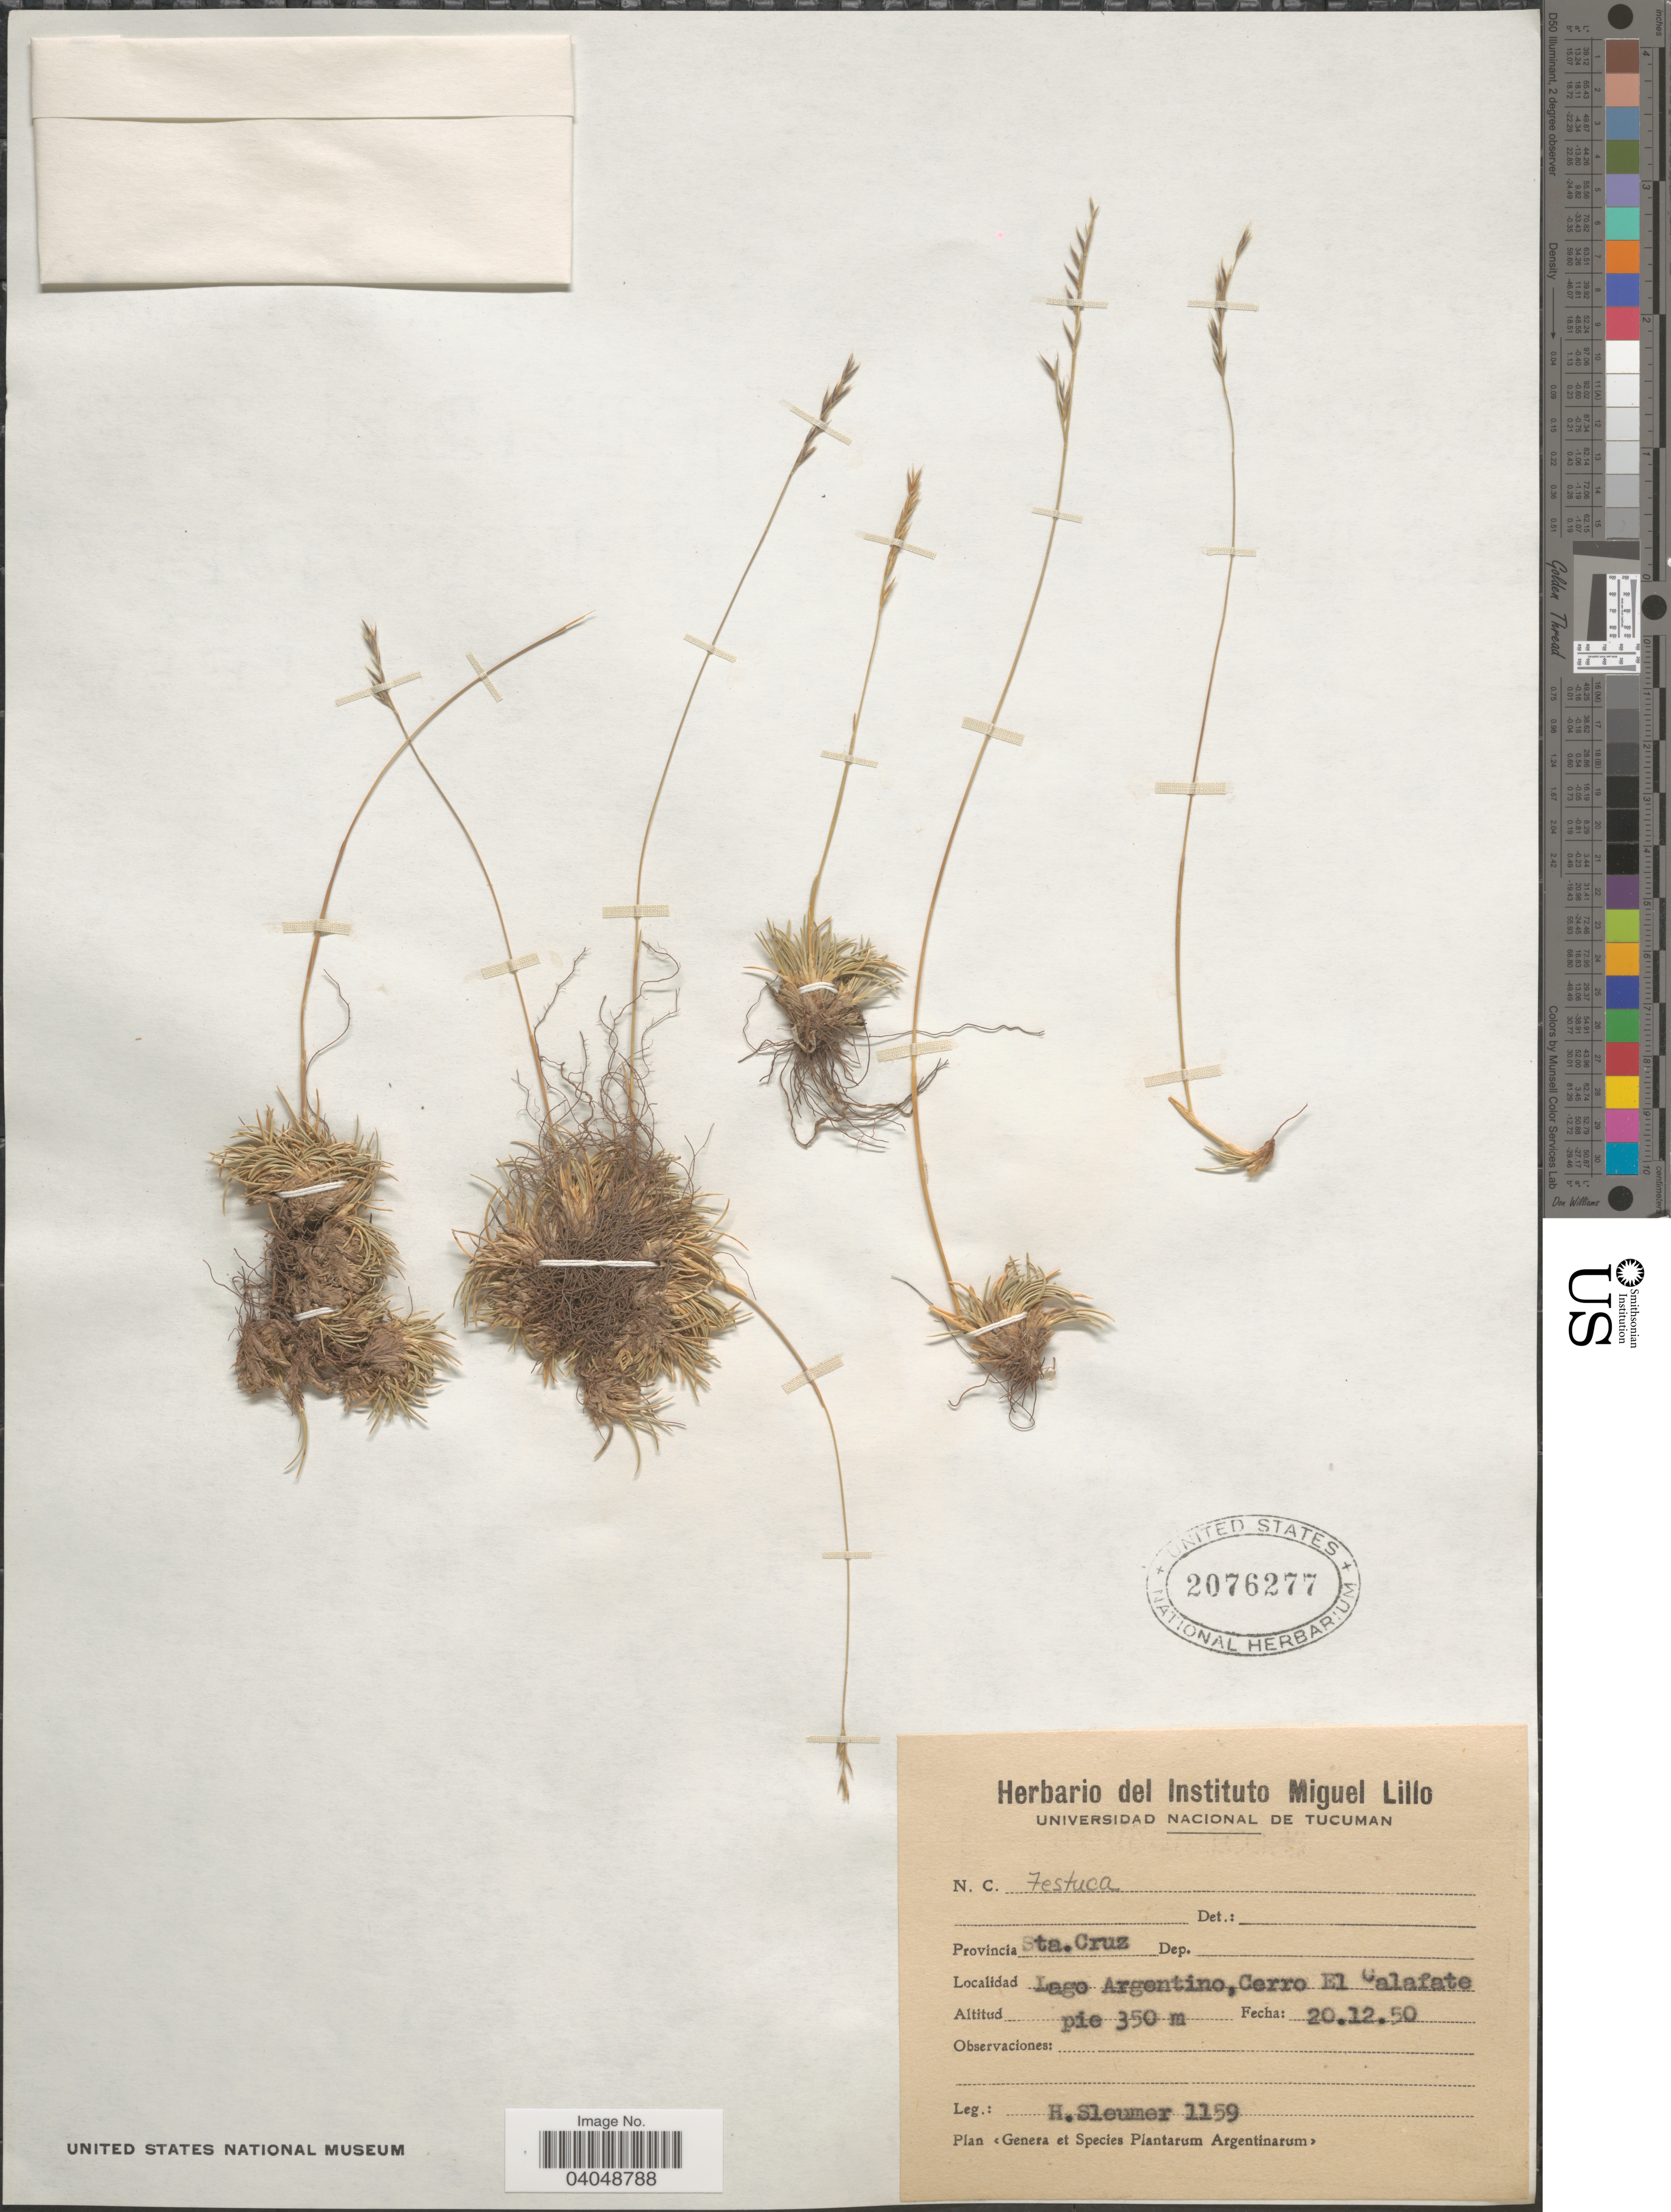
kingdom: Plantae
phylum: Tracheophyta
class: Liliopsida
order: Poales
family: Poaceae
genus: Festuca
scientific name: Festuca sp.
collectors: H. O. Sleumer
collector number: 1159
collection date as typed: Transcribed d/m/y: 20/12/50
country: Argentina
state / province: Santa Cruz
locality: Lago Argentino,Cerro El Calafate.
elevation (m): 350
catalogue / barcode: US 2076277